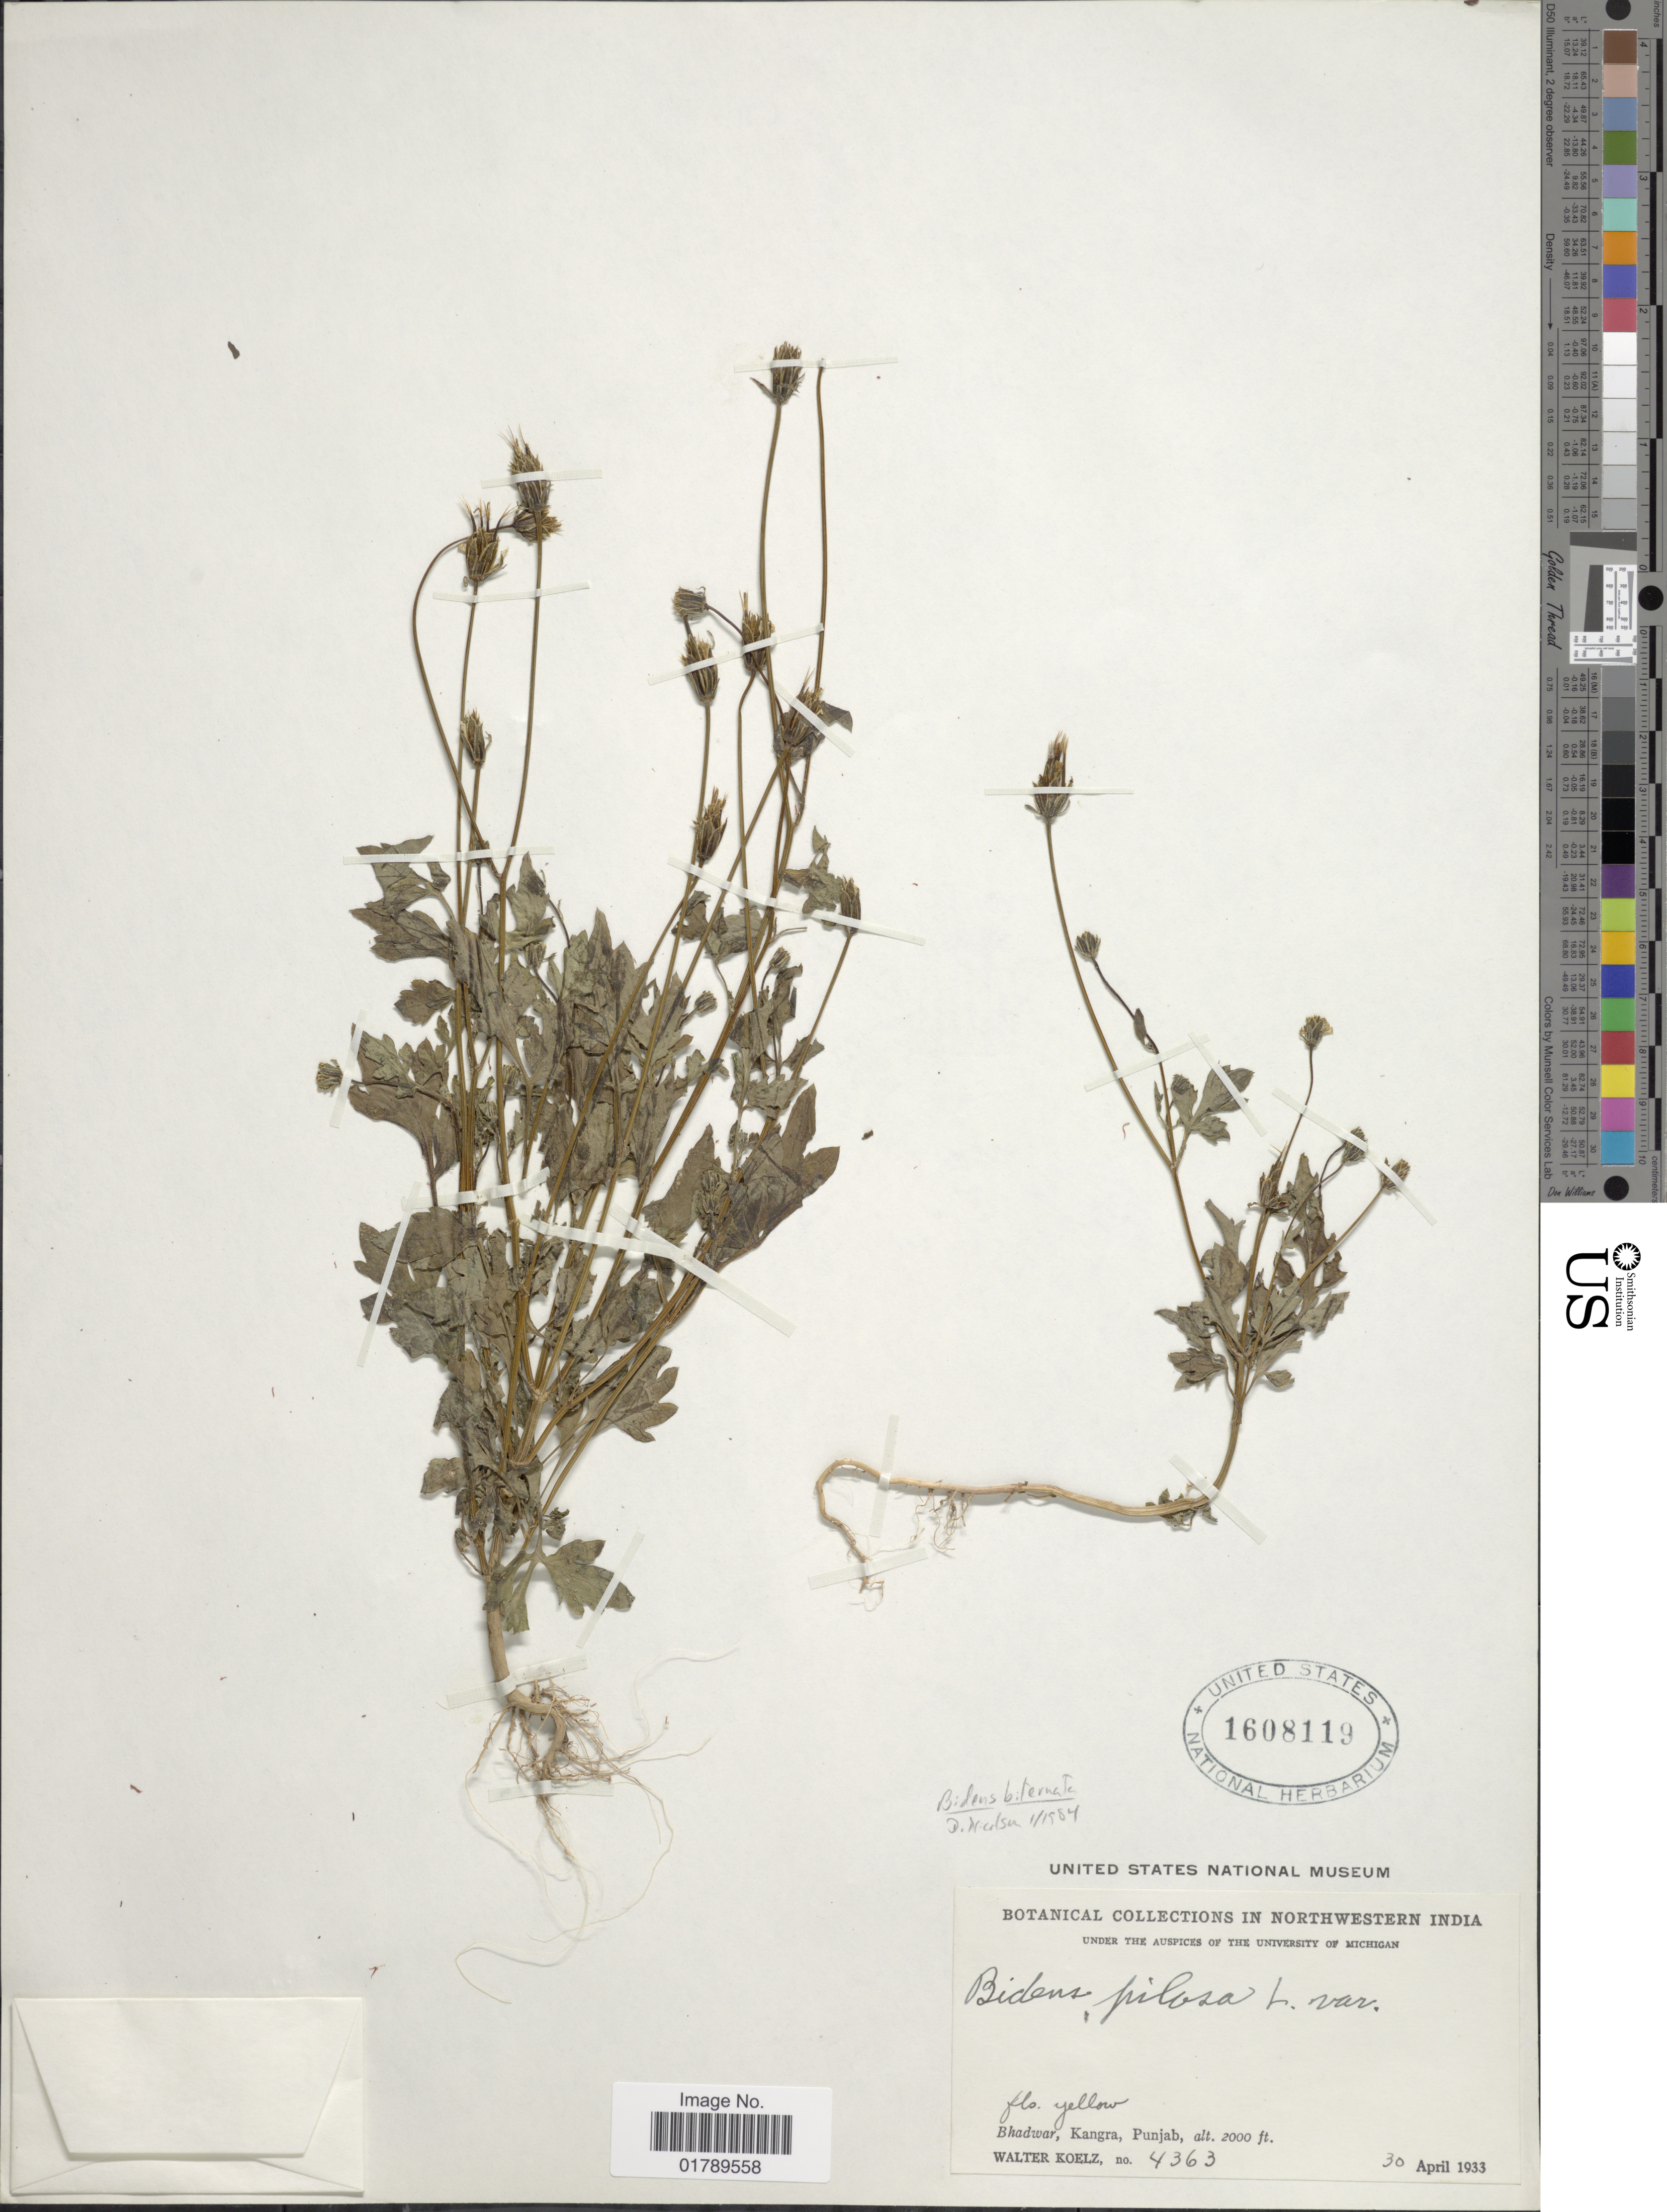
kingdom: Plantae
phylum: Tracheophyta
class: Magnoliopsida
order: Asterales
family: Asteraceae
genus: Bidens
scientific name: Bidens biternata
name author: (Lour.) Merr. & Sherff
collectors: W. N. Koelz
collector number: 4363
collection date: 1933-04-30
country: India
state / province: Himachal Pradesh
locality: Bhadwar, Kangra, Punjab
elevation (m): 610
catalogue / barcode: US 1608119